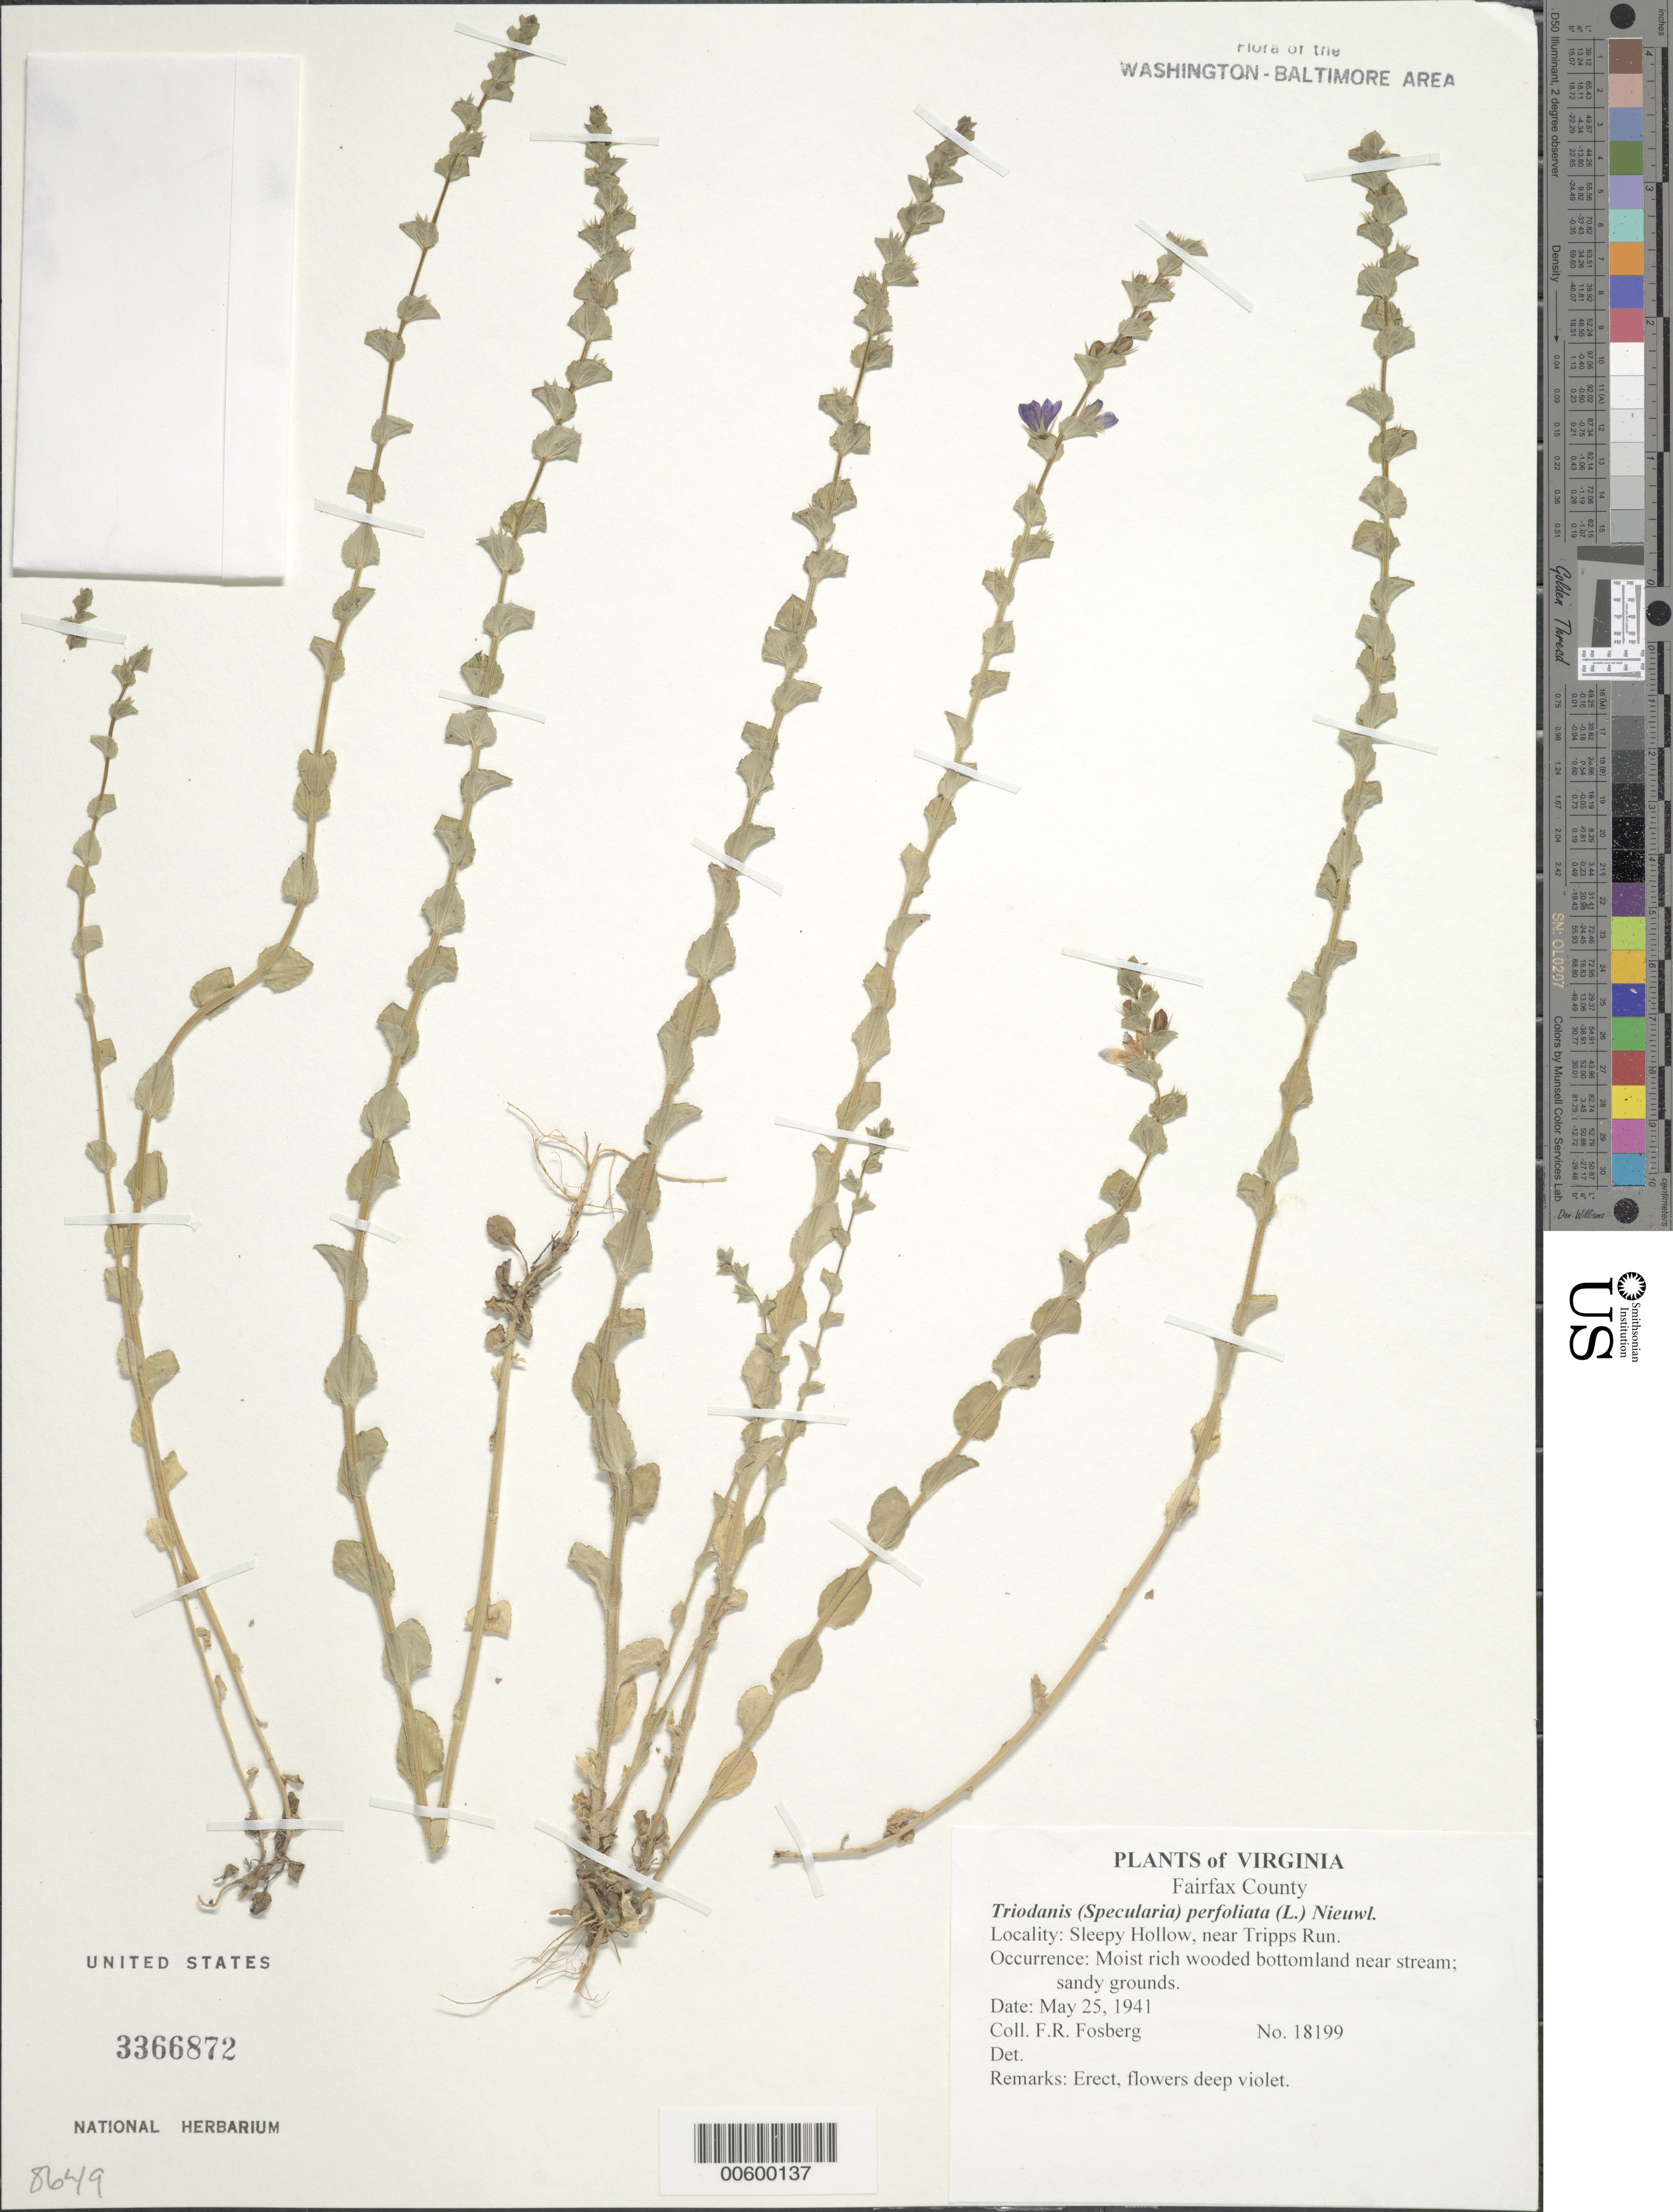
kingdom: Plantae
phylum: Tracheophyta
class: Magnoliopsida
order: Asterales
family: Campanulaceae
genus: Triodanis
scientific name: Triodanis perfoliata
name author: (L.) Nieuwl.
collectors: F. R. Fosberg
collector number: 18199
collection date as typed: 25 May 1941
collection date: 1941-05-25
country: United States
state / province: Virginia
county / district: Fairfax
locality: Sleepy Hollow, near Tripps Run.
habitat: Moist rich wooded bottomland near stream; sandy grounds.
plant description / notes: Common name: Venus Looking Glass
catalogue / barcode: US 3366872